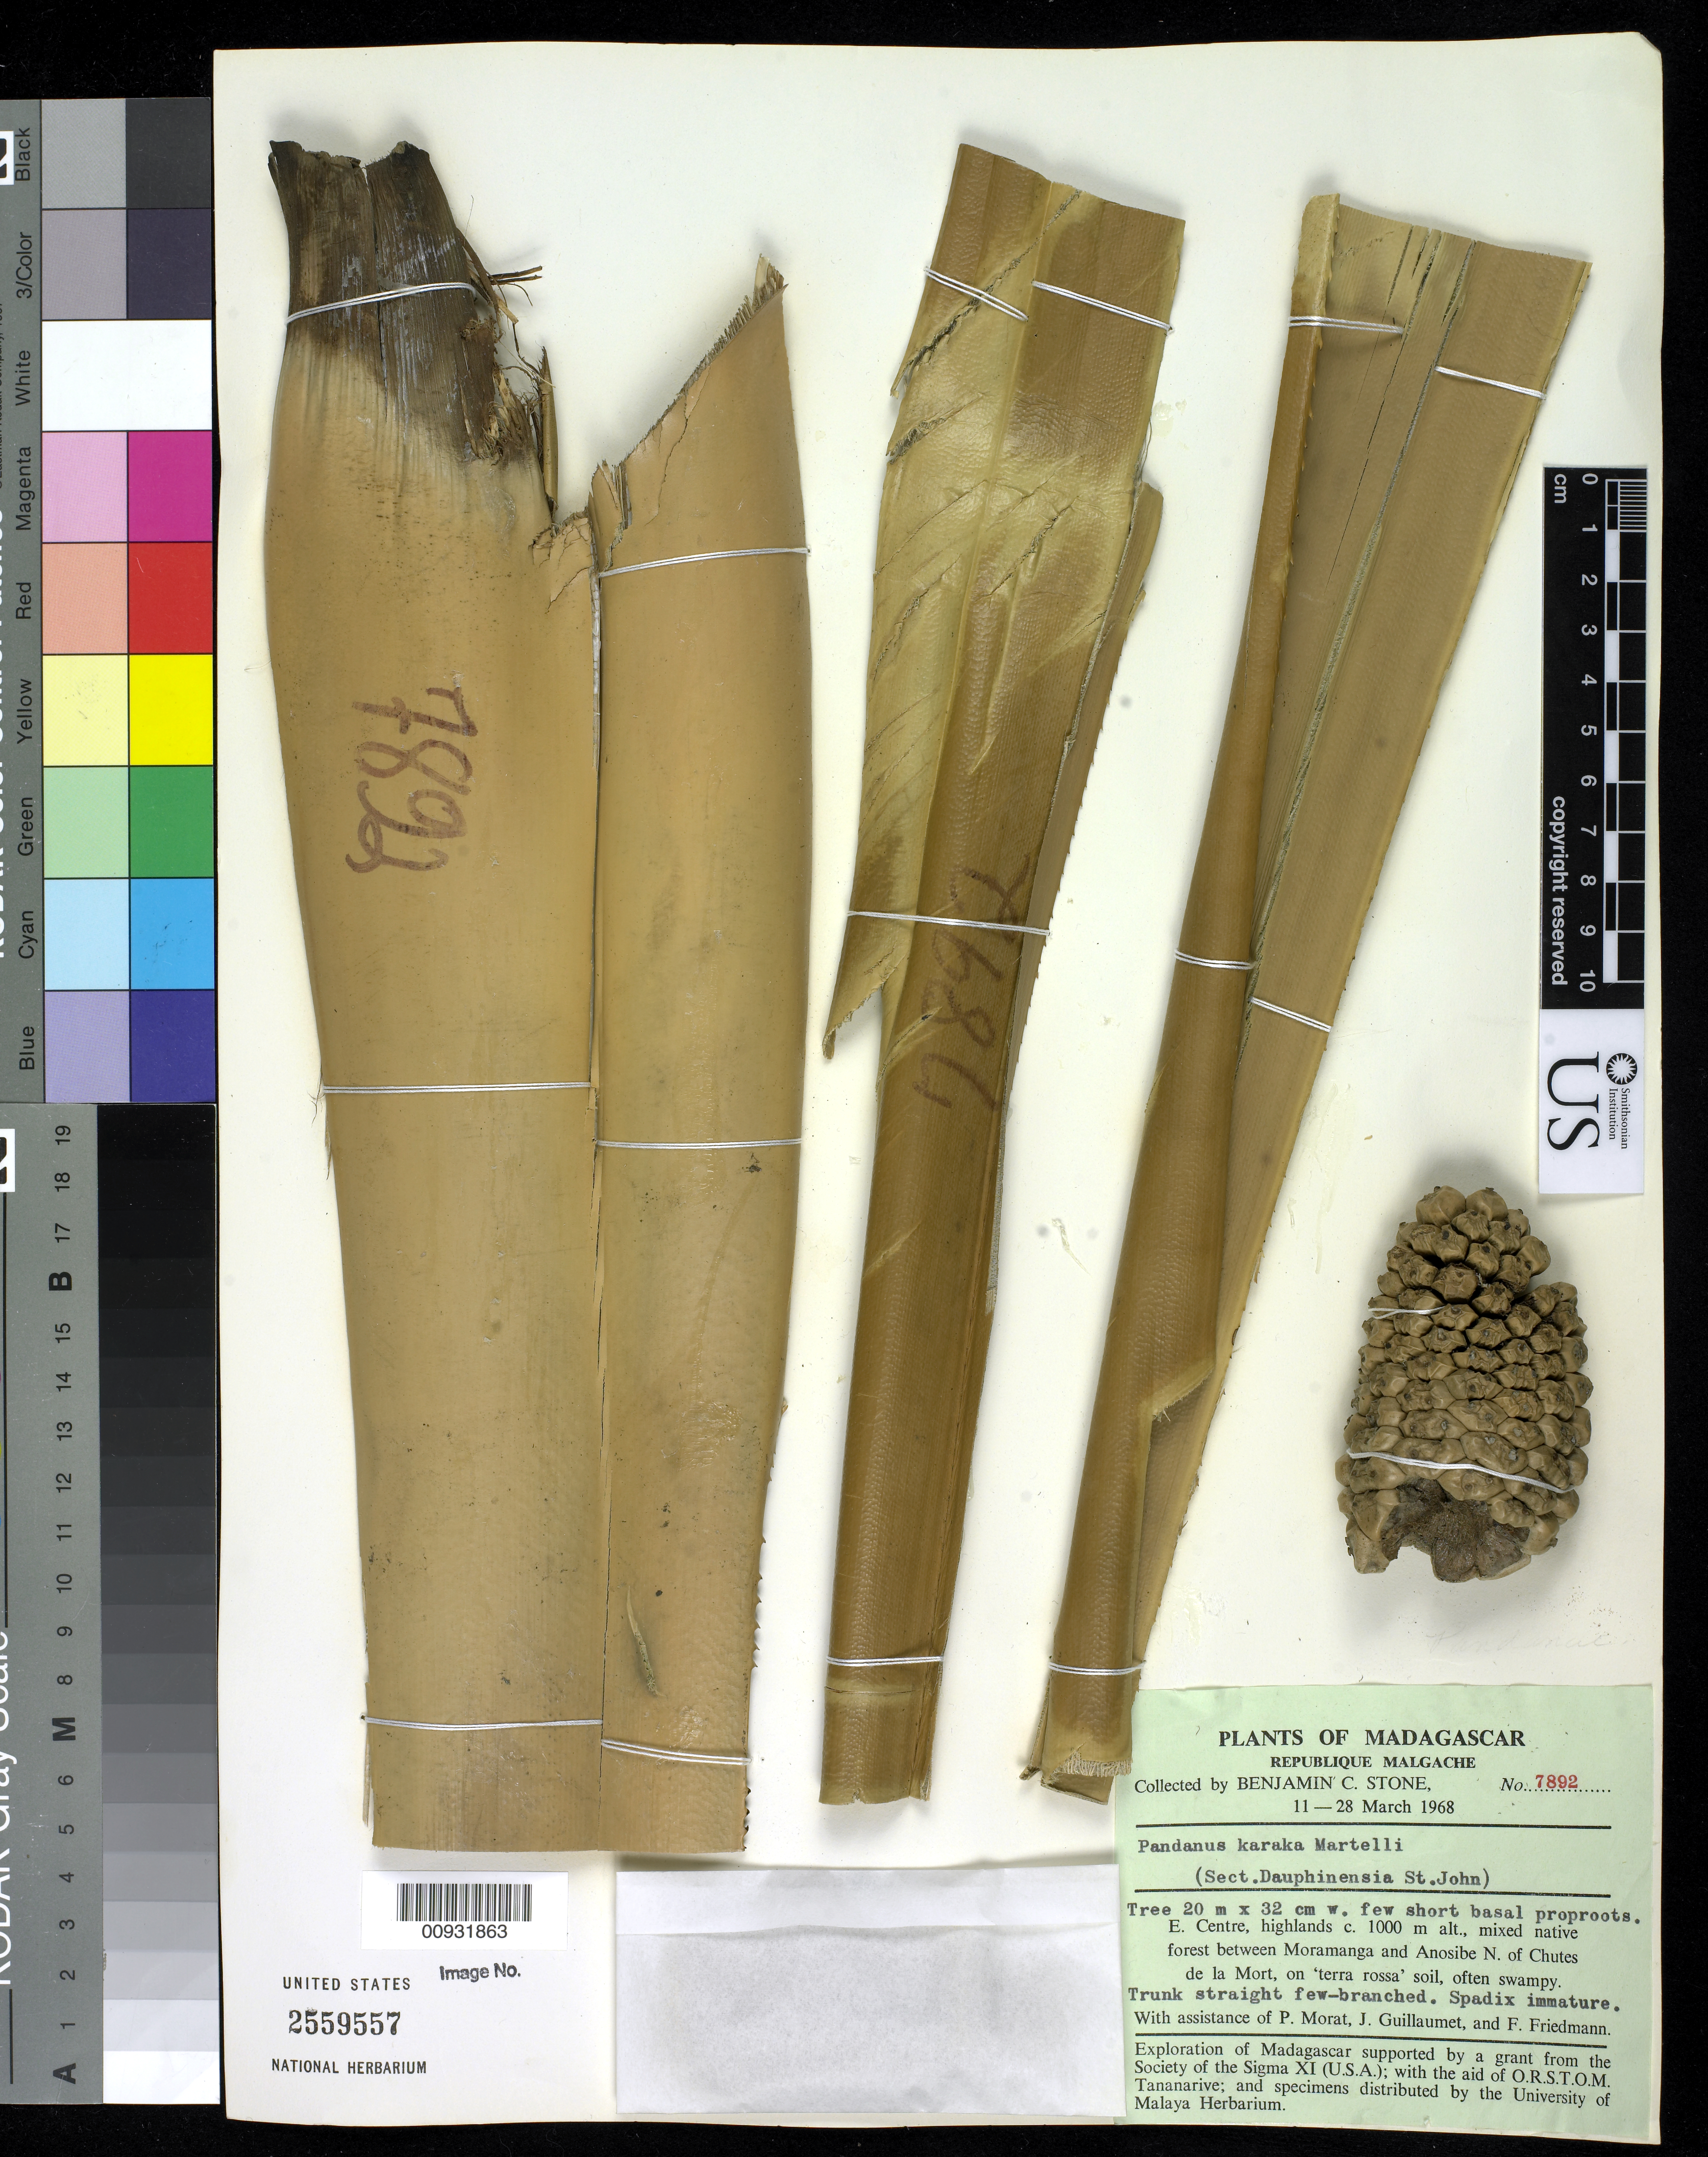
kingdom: Plantae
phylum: Tracheophyta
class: Liliopsida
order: Pandanales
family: Pandanaceae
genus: Pandanus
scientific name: Pandanus kimlangii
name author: Callm. & Laivao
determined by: Callmander, Martin W.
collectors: B. C. Stone, P. Morat, J. Guillaumet & E. Friedmann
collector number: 7892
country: Madagascar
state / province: Alaotra Mangoro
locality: E Centre, highlands, between Moramanga and Anosibe N of Chutes de la Mort.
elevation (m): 1000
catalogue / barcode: US 2559557